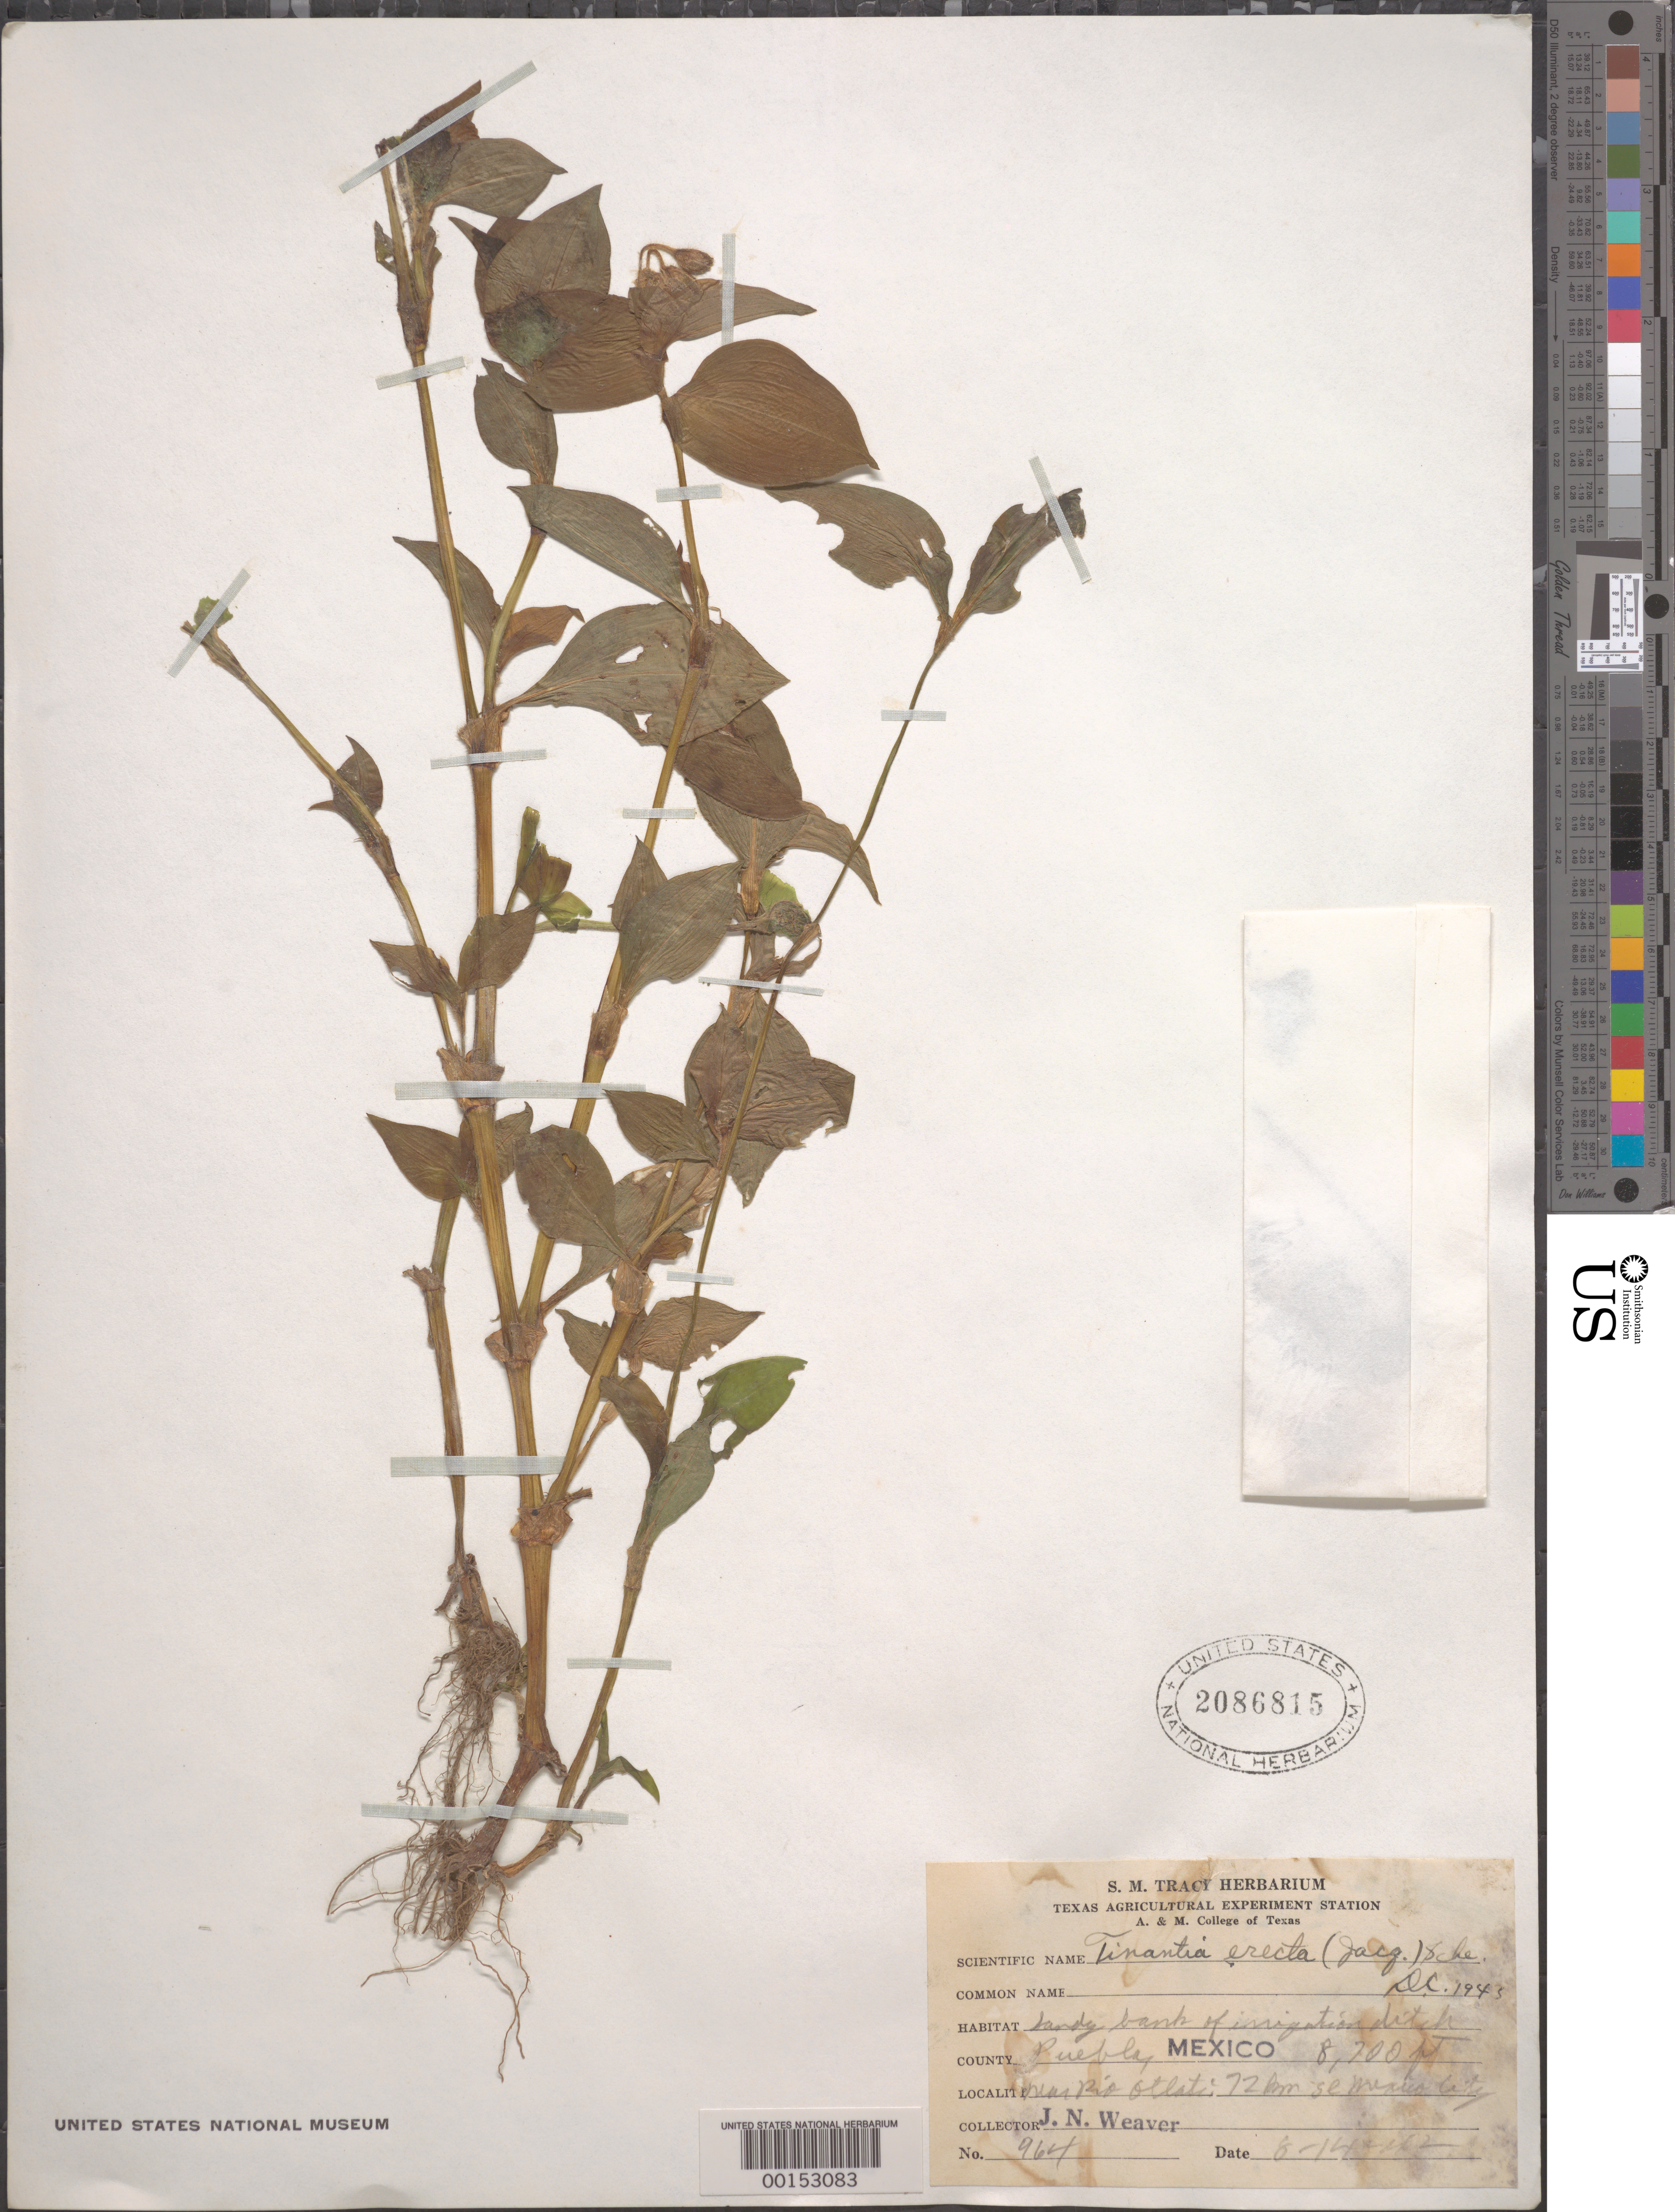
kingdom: Plantae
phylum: Tracheophyta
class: Liliopsida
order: Commelinales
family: Commelinaceae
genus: Tinantia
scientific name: Tinantia erecta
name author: (Jacq.) Fenzl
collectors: J. N. Weaver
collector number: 964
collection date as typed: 14 Aug 1942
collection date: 1942-08-14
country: Mexico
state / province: Puebla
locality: Near rio otlati, SE of Mexico City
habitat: Sandy bank of irrigation ditch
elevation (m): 2654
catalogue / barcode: US 2086815